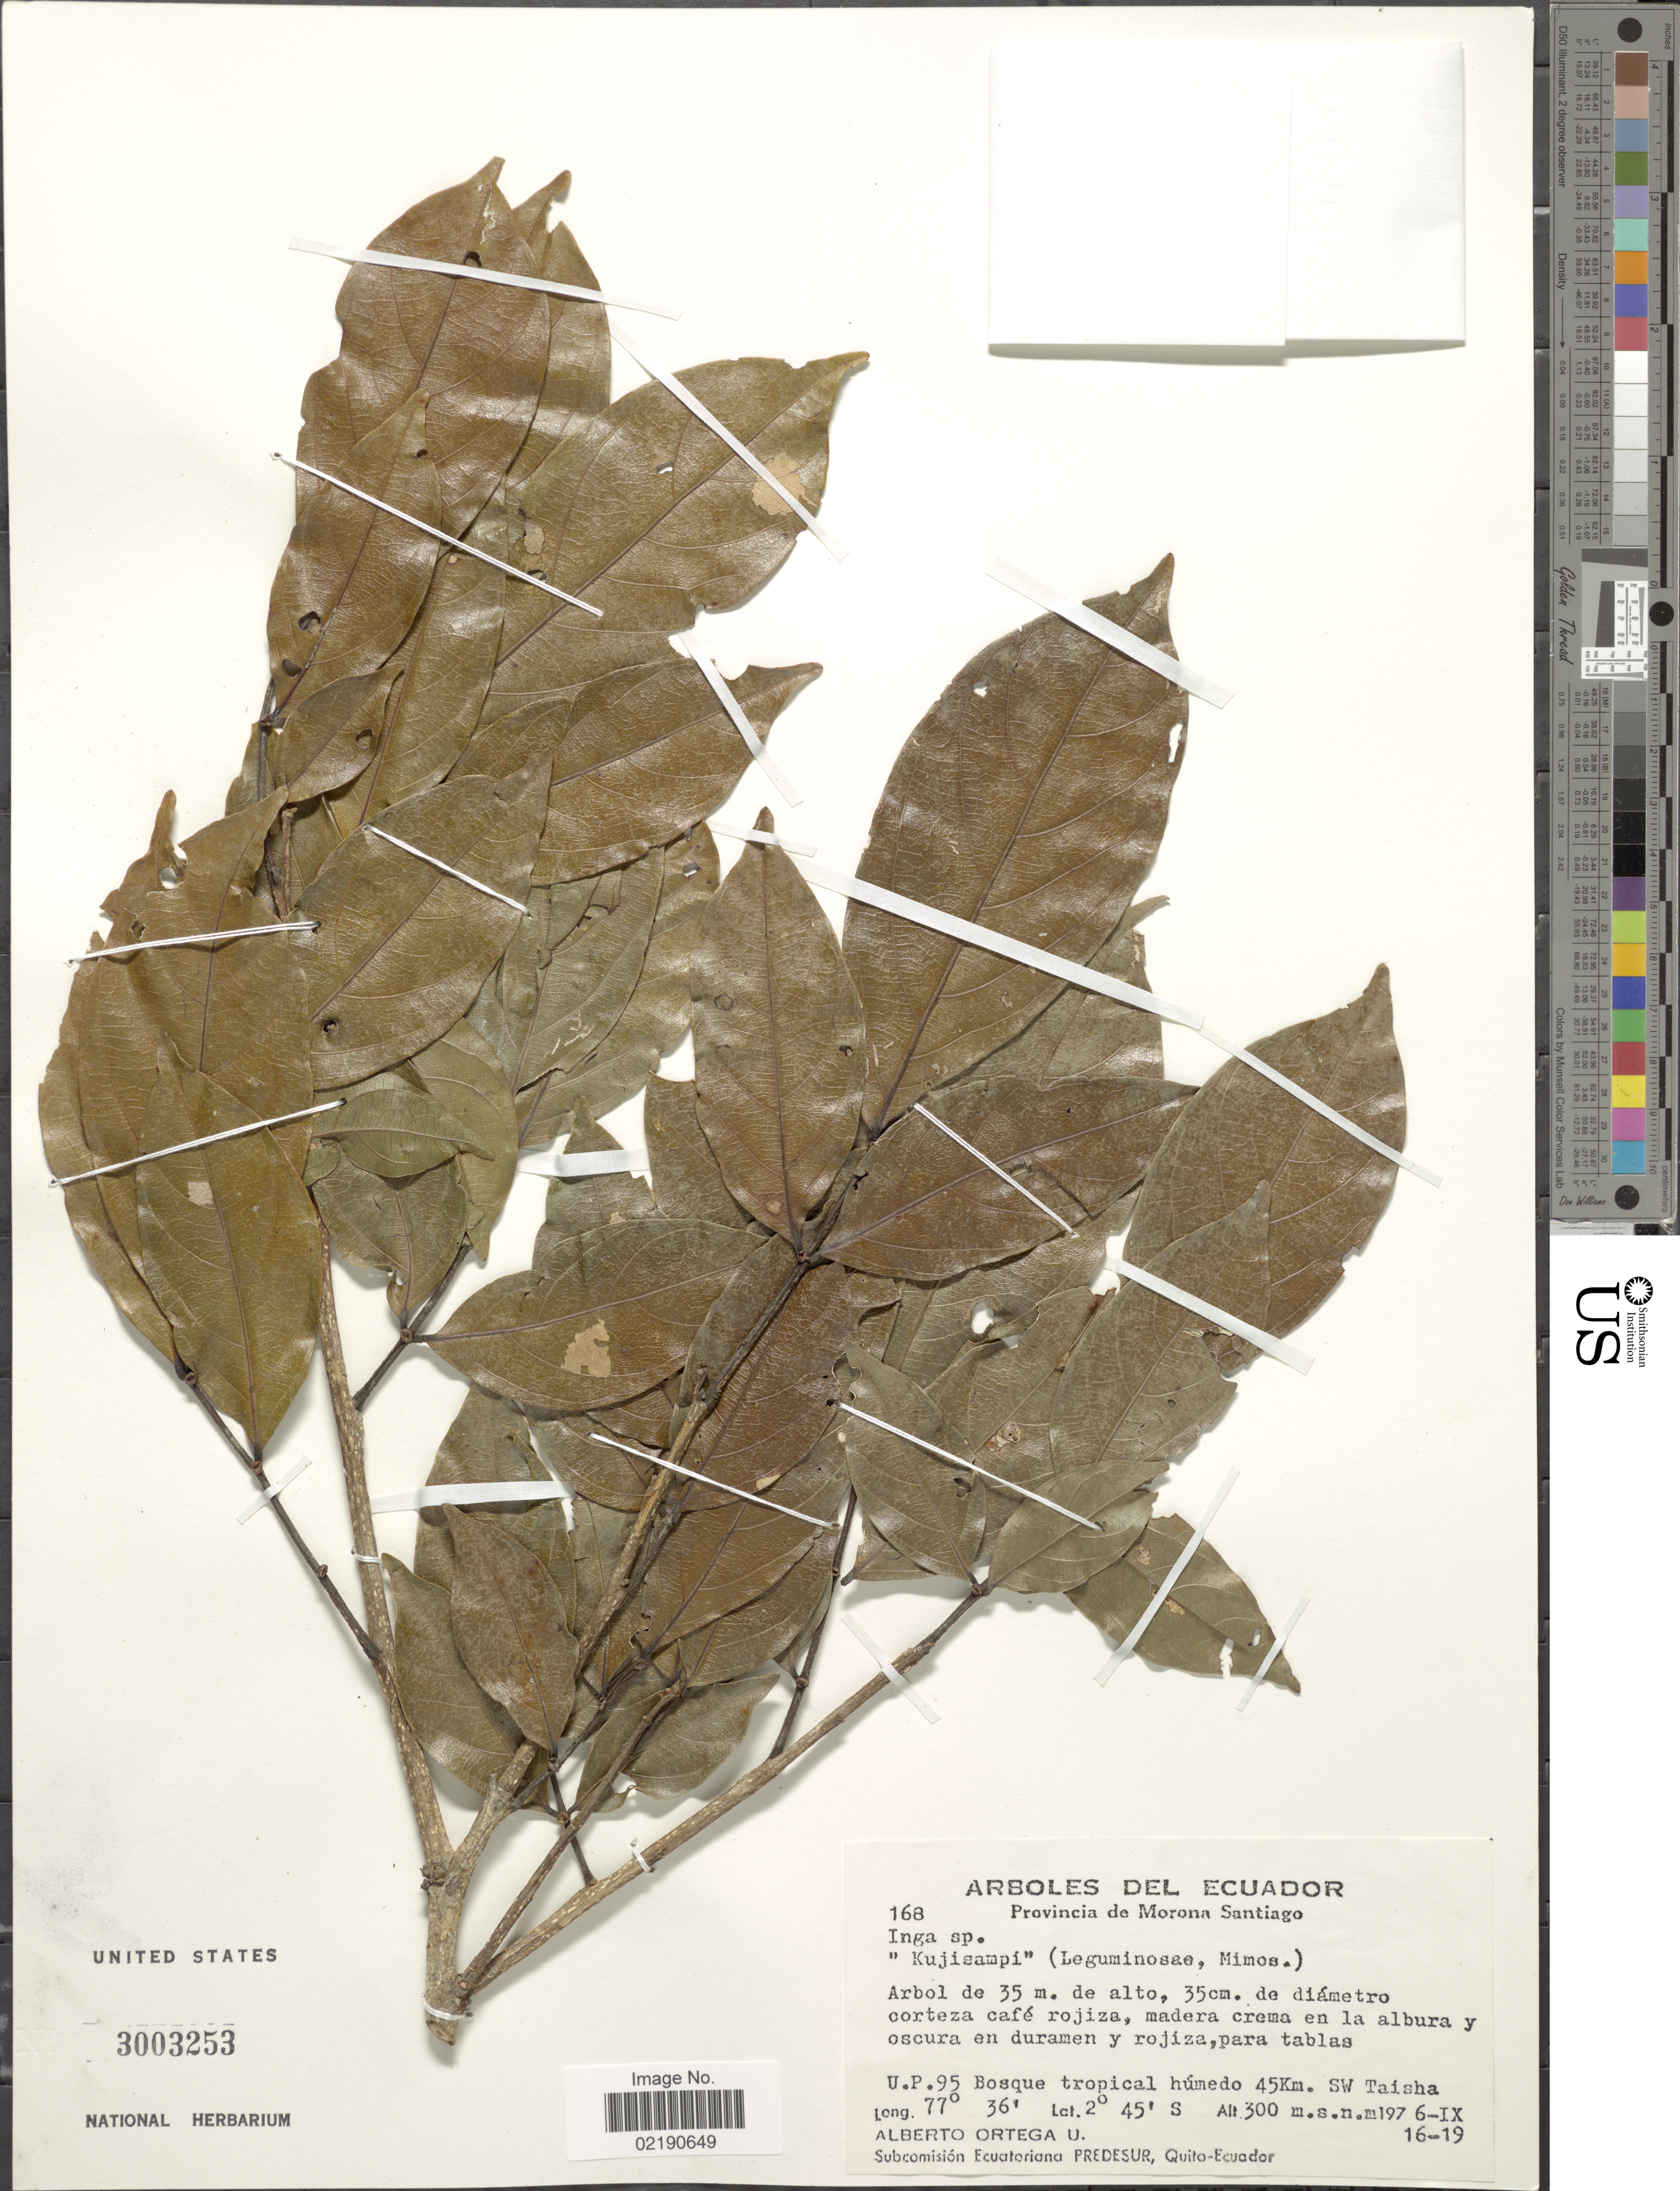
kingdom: Plantae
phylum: Tracheophyta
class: Magnoliopsida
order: Fabales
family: Fabaceae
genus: Inga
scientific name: Inga sp.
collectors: A. T. Ortega U.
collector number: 168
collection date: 1976-09-16/1976-09-19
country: Ecuador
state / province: Morona-Santiago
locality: U. P. 10 Bosque tropical humedo, 45 km SW Taisha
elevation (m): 300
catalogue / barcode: US 3003253